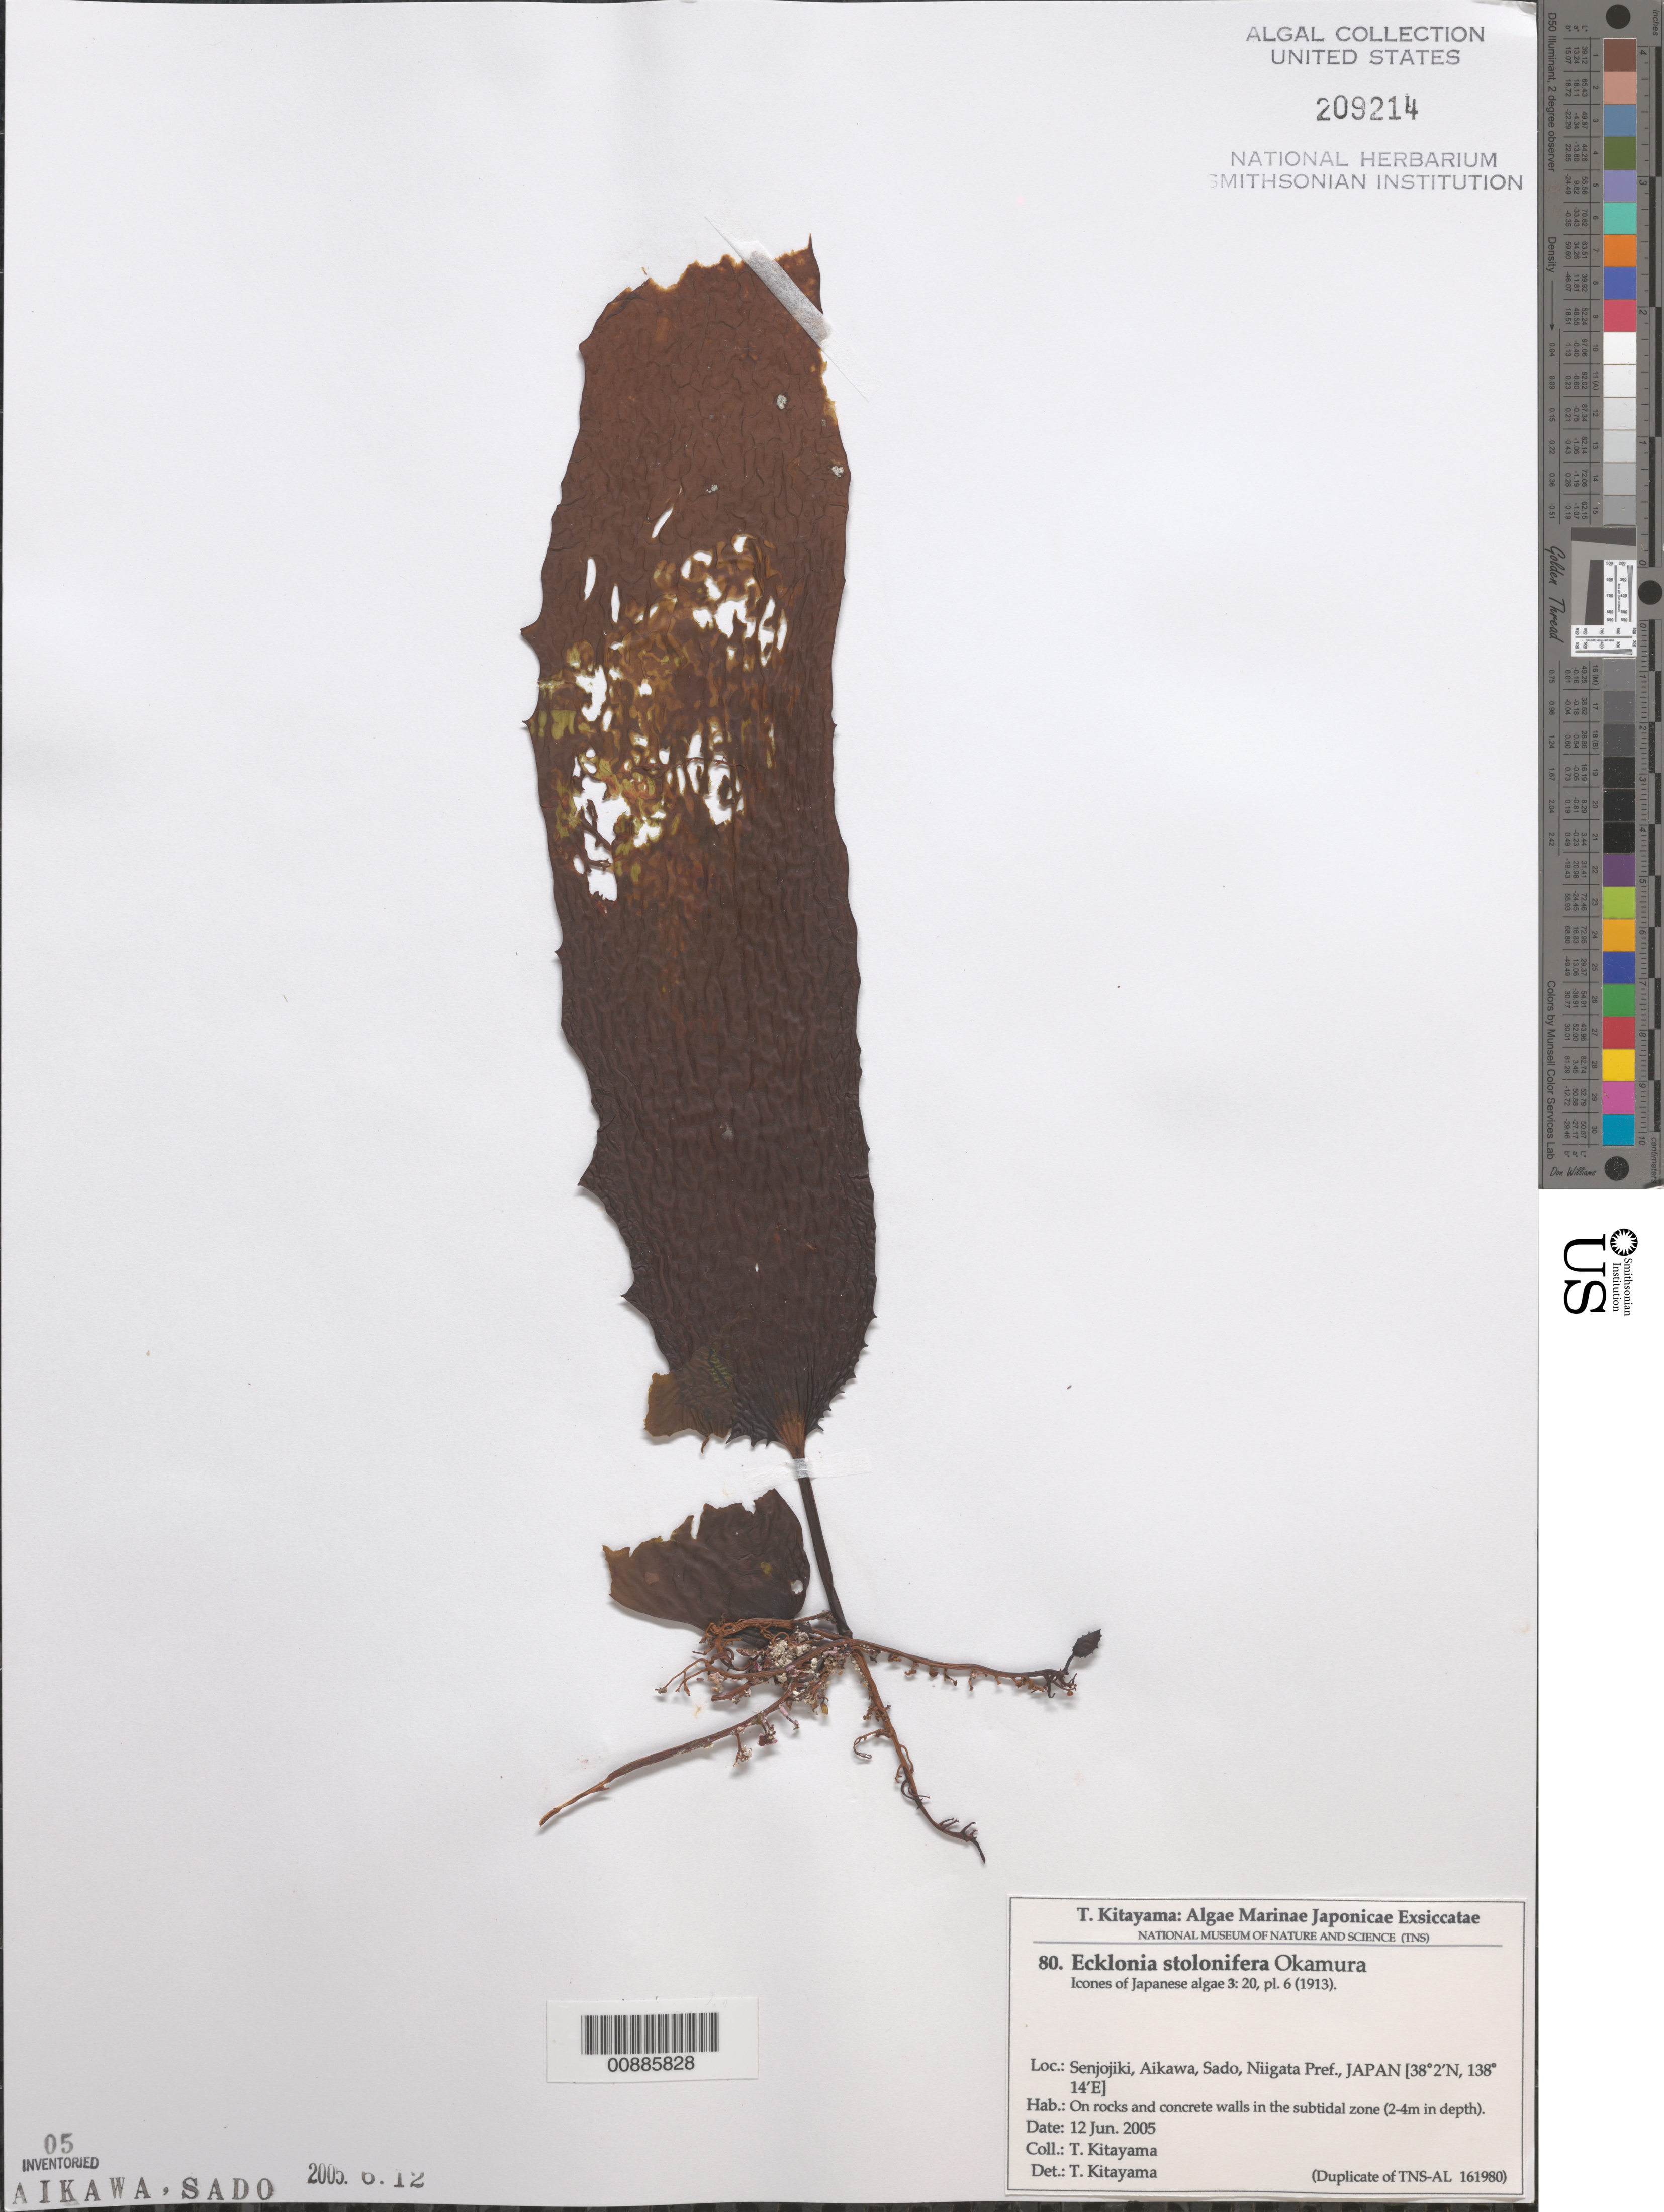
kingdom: Chromista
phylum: Ochrophyta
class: Phaeophyceae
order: Laminariales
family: Lessoniaceae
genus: Ecklonia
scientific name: Ecklonia cava subsp. stolonifera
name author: (Okamura) S.Akita et al.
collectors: T. Kitayama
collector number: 80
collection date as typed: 12 Jun 2005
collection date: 2005-06-12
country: Japan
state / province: Niigata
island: Honshu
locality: Senjojiki, Aikawa, Sado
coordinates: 38 2' N, 138 14' E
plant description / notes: Kitayama, T., Algae Marinae Japonicae Exsiccatae, Fasc. IV (Nos. 76-100)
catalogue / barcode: US 209214